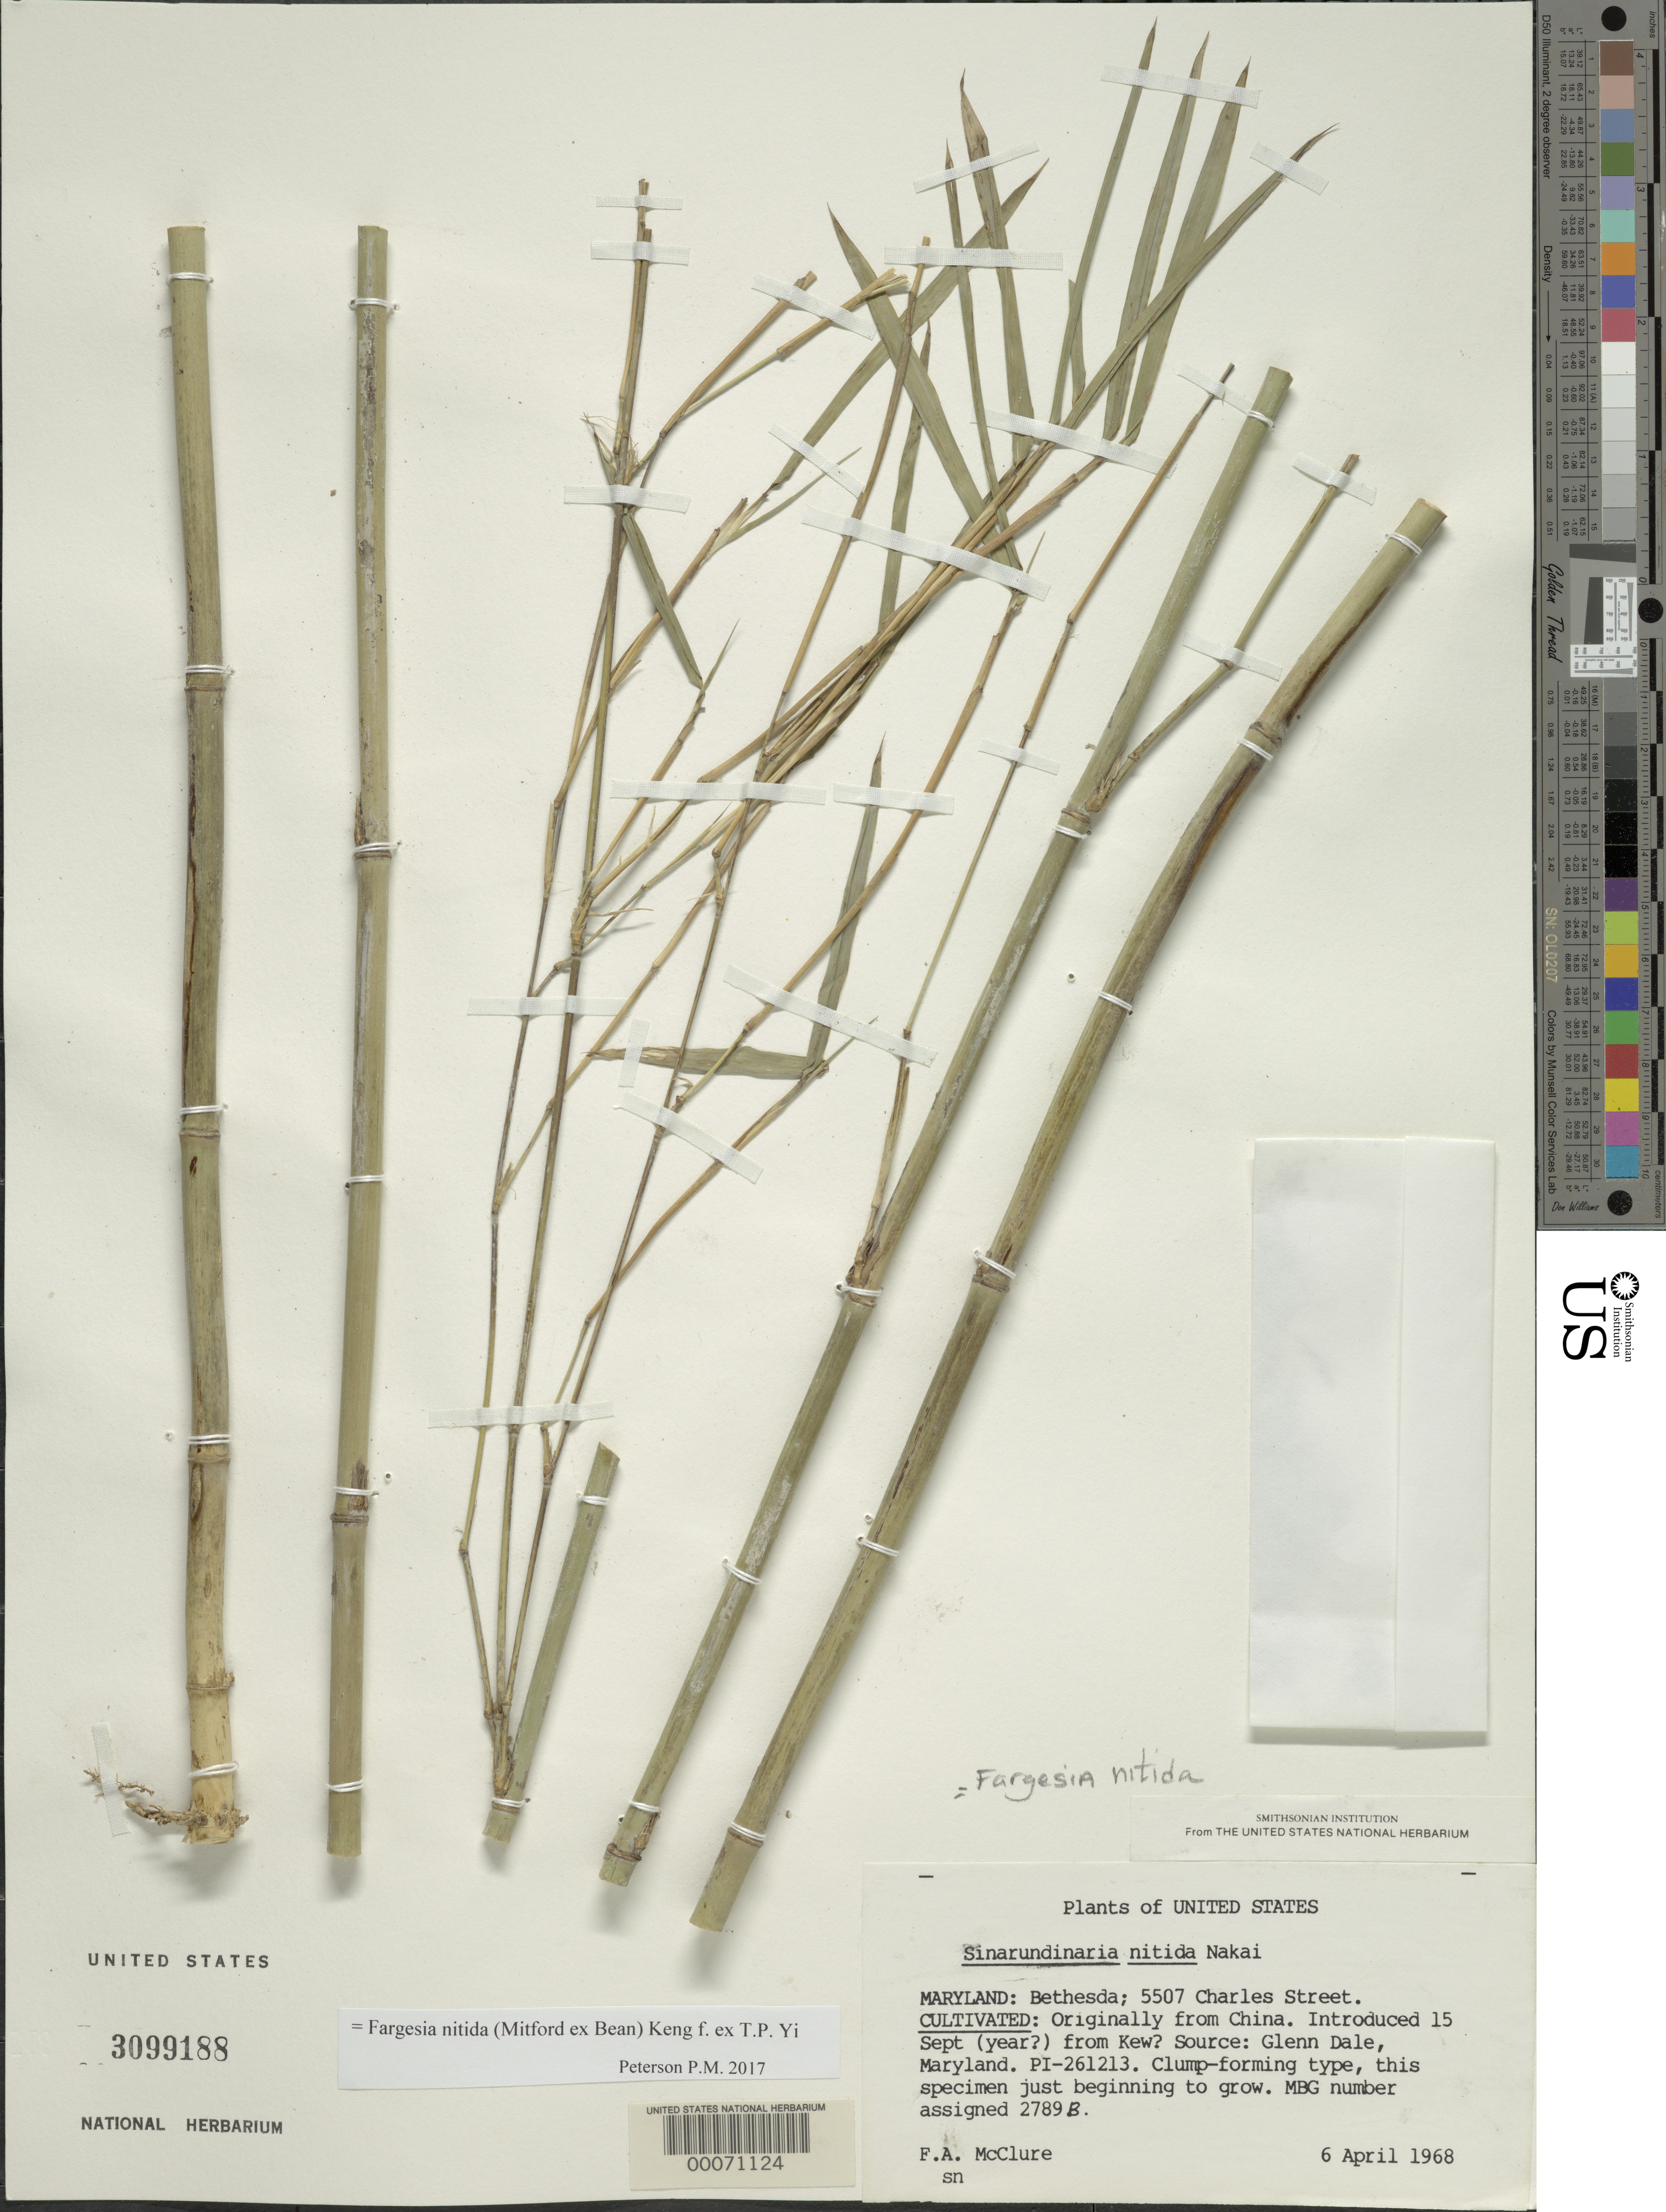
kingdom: Plantae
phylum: Tracheophyta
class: Liliopsida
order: Poales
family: Poaceae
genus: Fargesia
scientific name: Fargesia nitida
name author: (Mitford ex Stapf) Keng f. ex T.P. Yi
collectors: F. A. McClure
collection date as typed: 06 Apr 1968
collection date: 1968-04-06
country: United States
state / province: Maryland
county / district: Montgomery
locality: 5507 Charles Street, Bethesda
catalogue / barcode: US 3099188